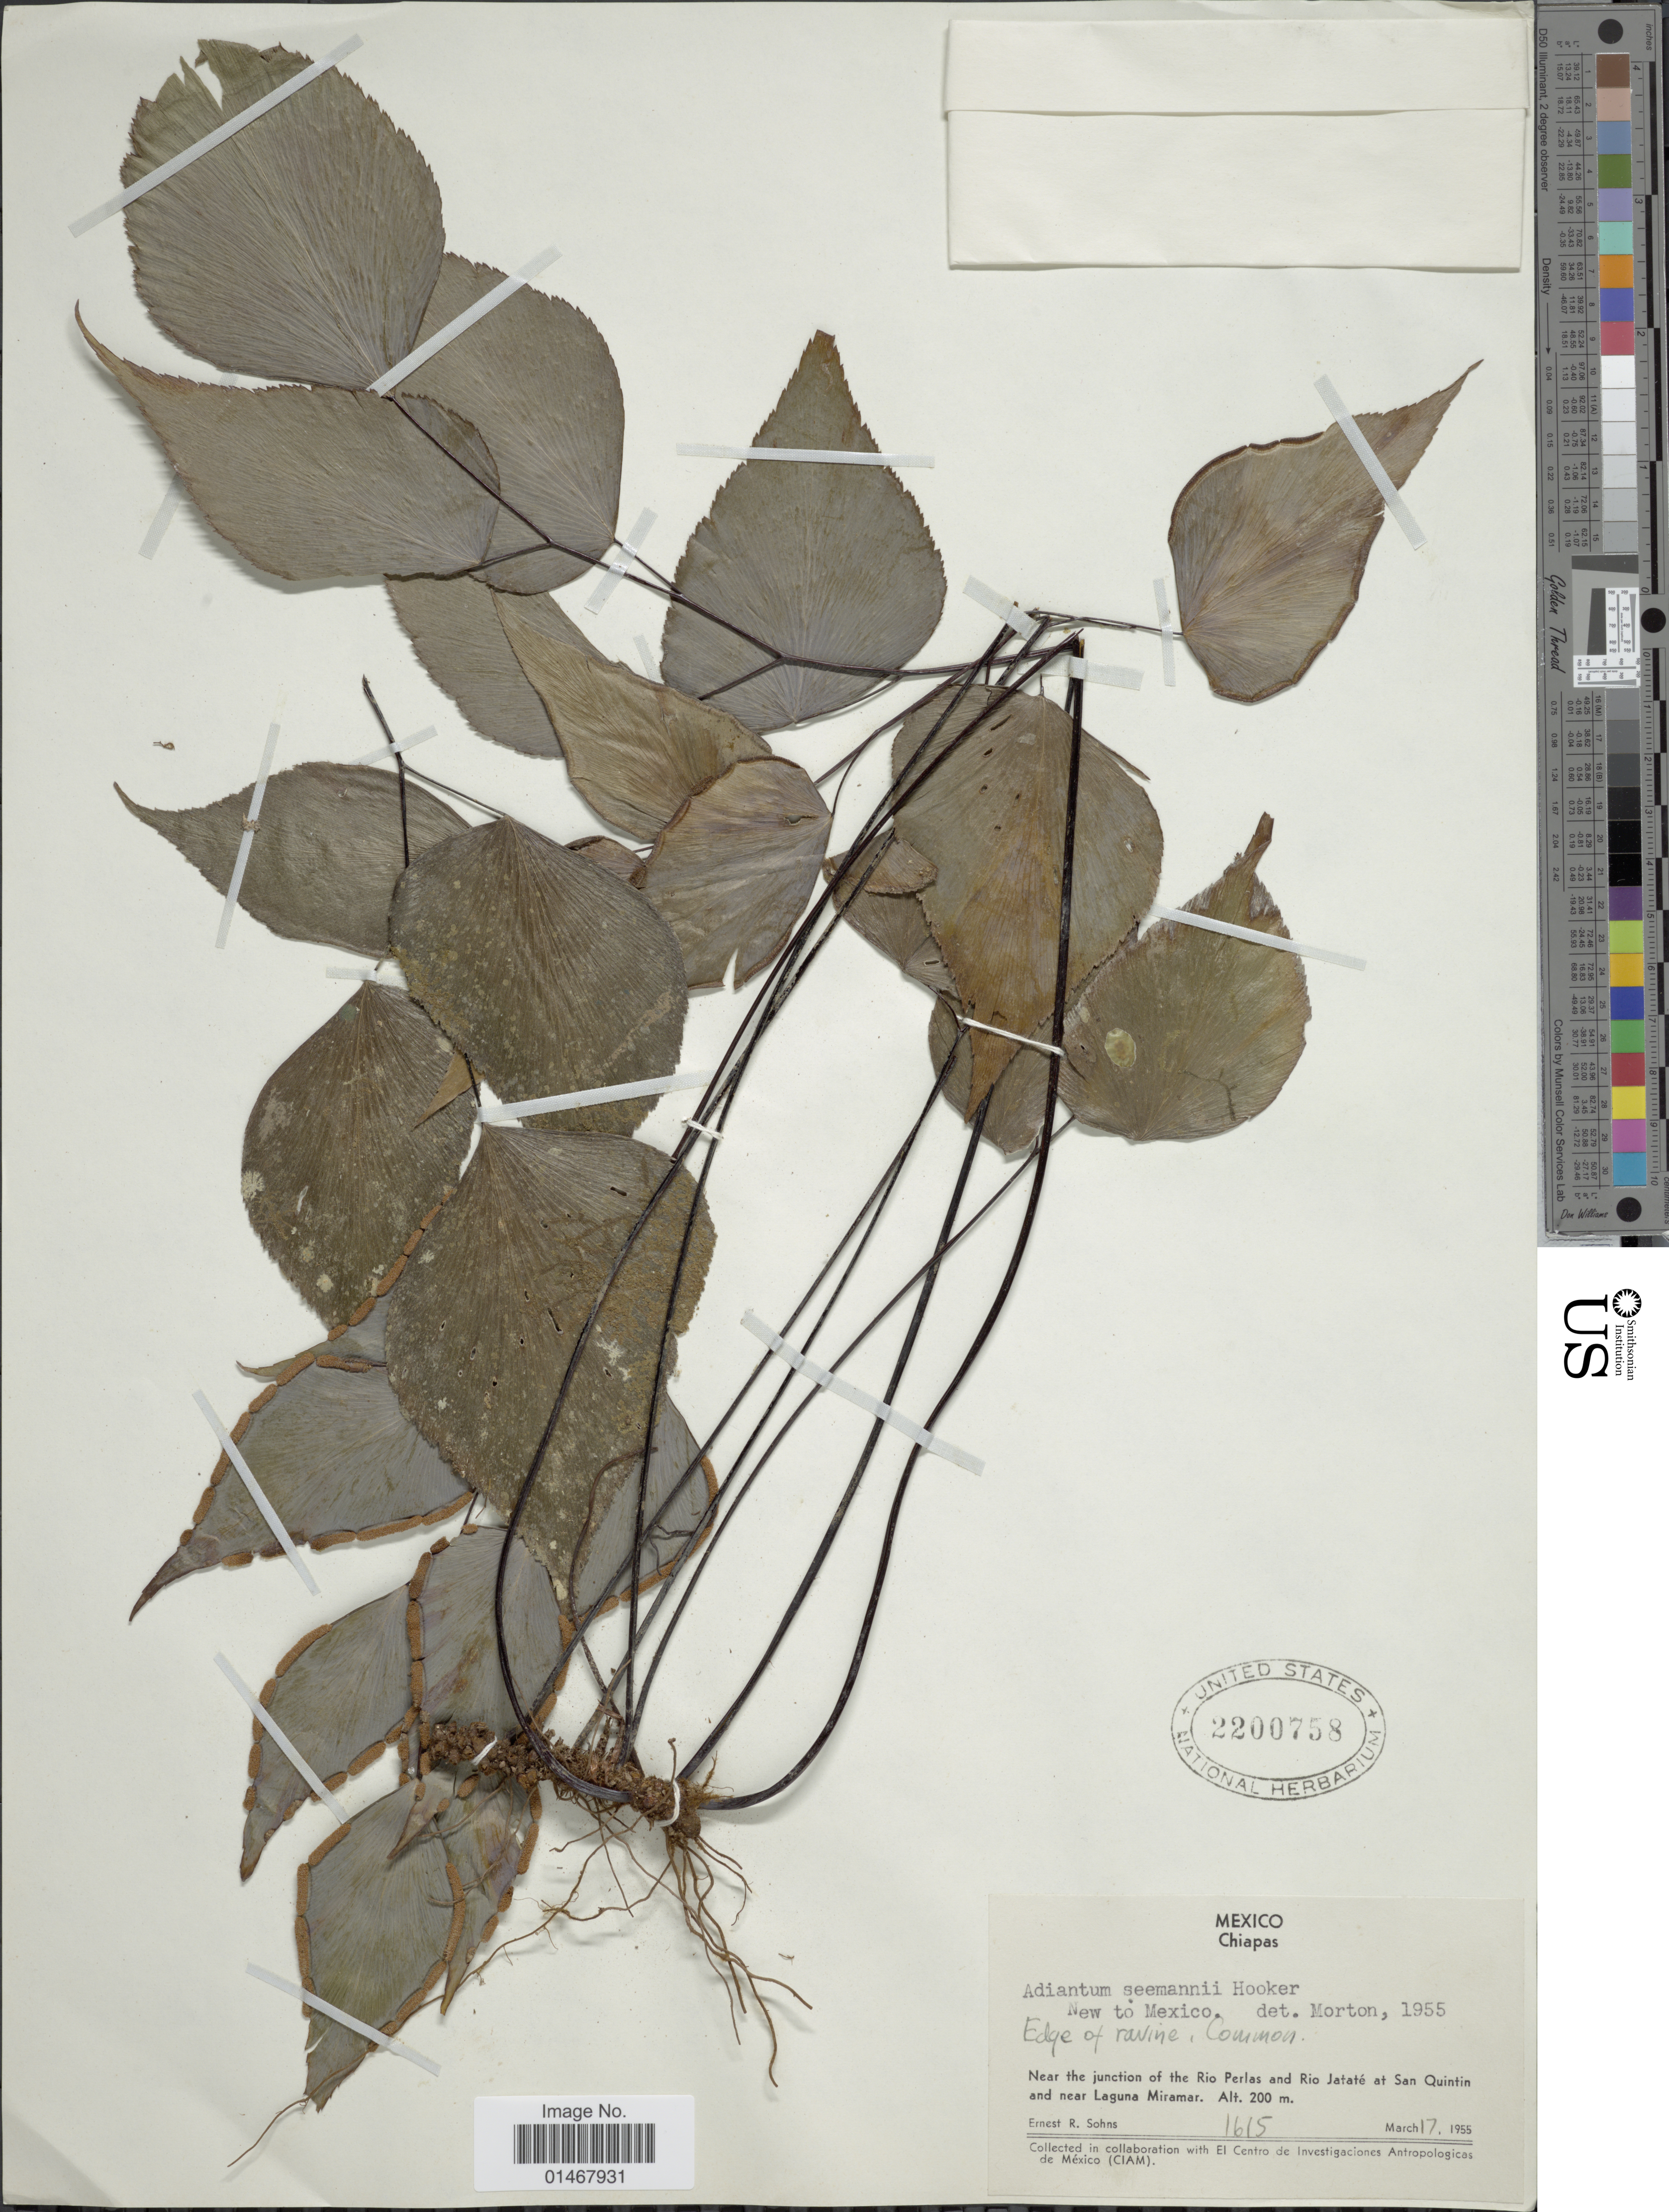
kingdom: Plantae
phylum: Tracheophyta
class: Polypodiopsida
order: Polypodiales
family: Pteridaceae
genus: Adiantum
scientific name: Adiantum seemannii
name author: Hook.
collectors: E. R. Sohns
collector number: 1615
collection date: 1955-03-17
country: Mexico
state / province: Chiapas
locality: Near the junction of the Rio Perlas and Rio Jataté at San Quintin and near Laguna Miramar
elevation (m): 200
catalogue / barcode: US 2200758